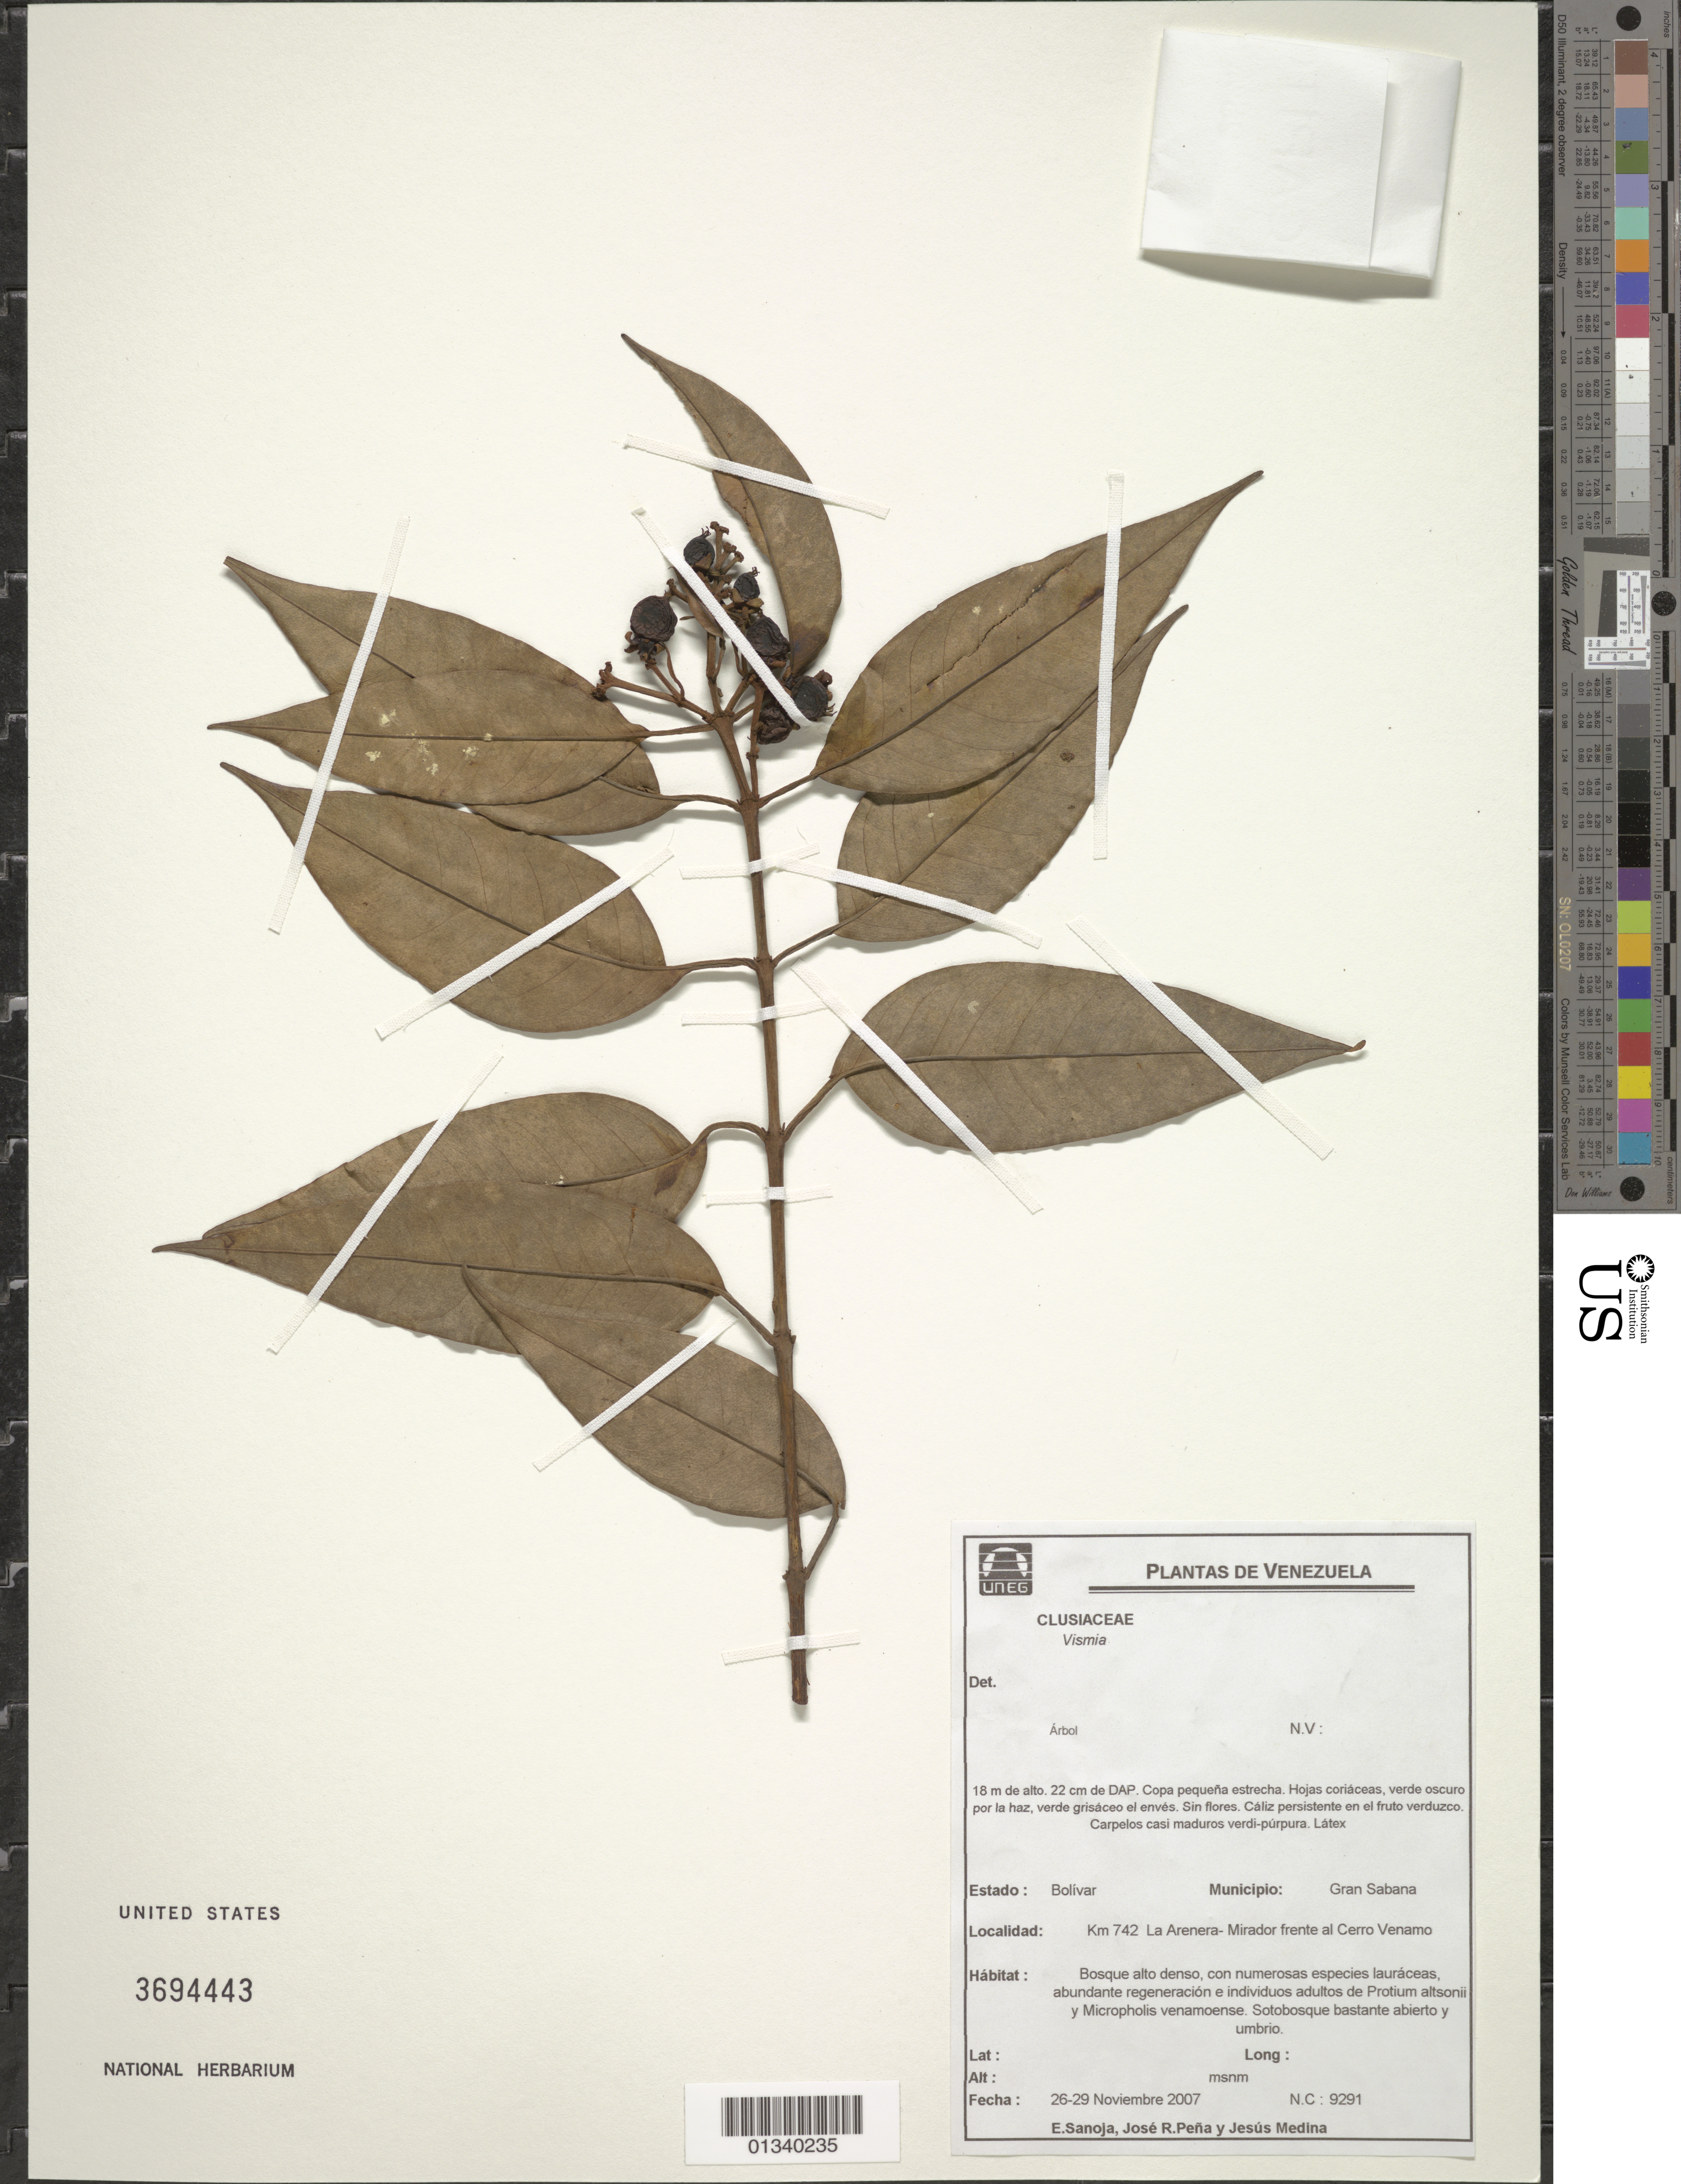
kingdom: Plantae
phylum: Tracheophyta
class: Magnoliopsida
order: Malpighiales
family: Hypericaceae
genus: Vismia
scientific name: Vismia sp.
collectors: E. Sanoja, J. Pena, J. Medina & L. Salazar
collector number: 9291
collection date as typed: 26-29 November 2007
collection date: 2007-11-26/2007-11-29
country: Venezuela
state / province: Bolivar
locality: Sifontes; Km 742 La Arenera - Mirado frente a Cerro Venamo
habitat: Bosque alto denso, con numerosas especies lauraceas, abundante regeneracion e individuos adultos de Protium altsonii y Micropholis venamoense. Sotobosque bastante abierto y umbrio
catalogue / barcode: US 3694443